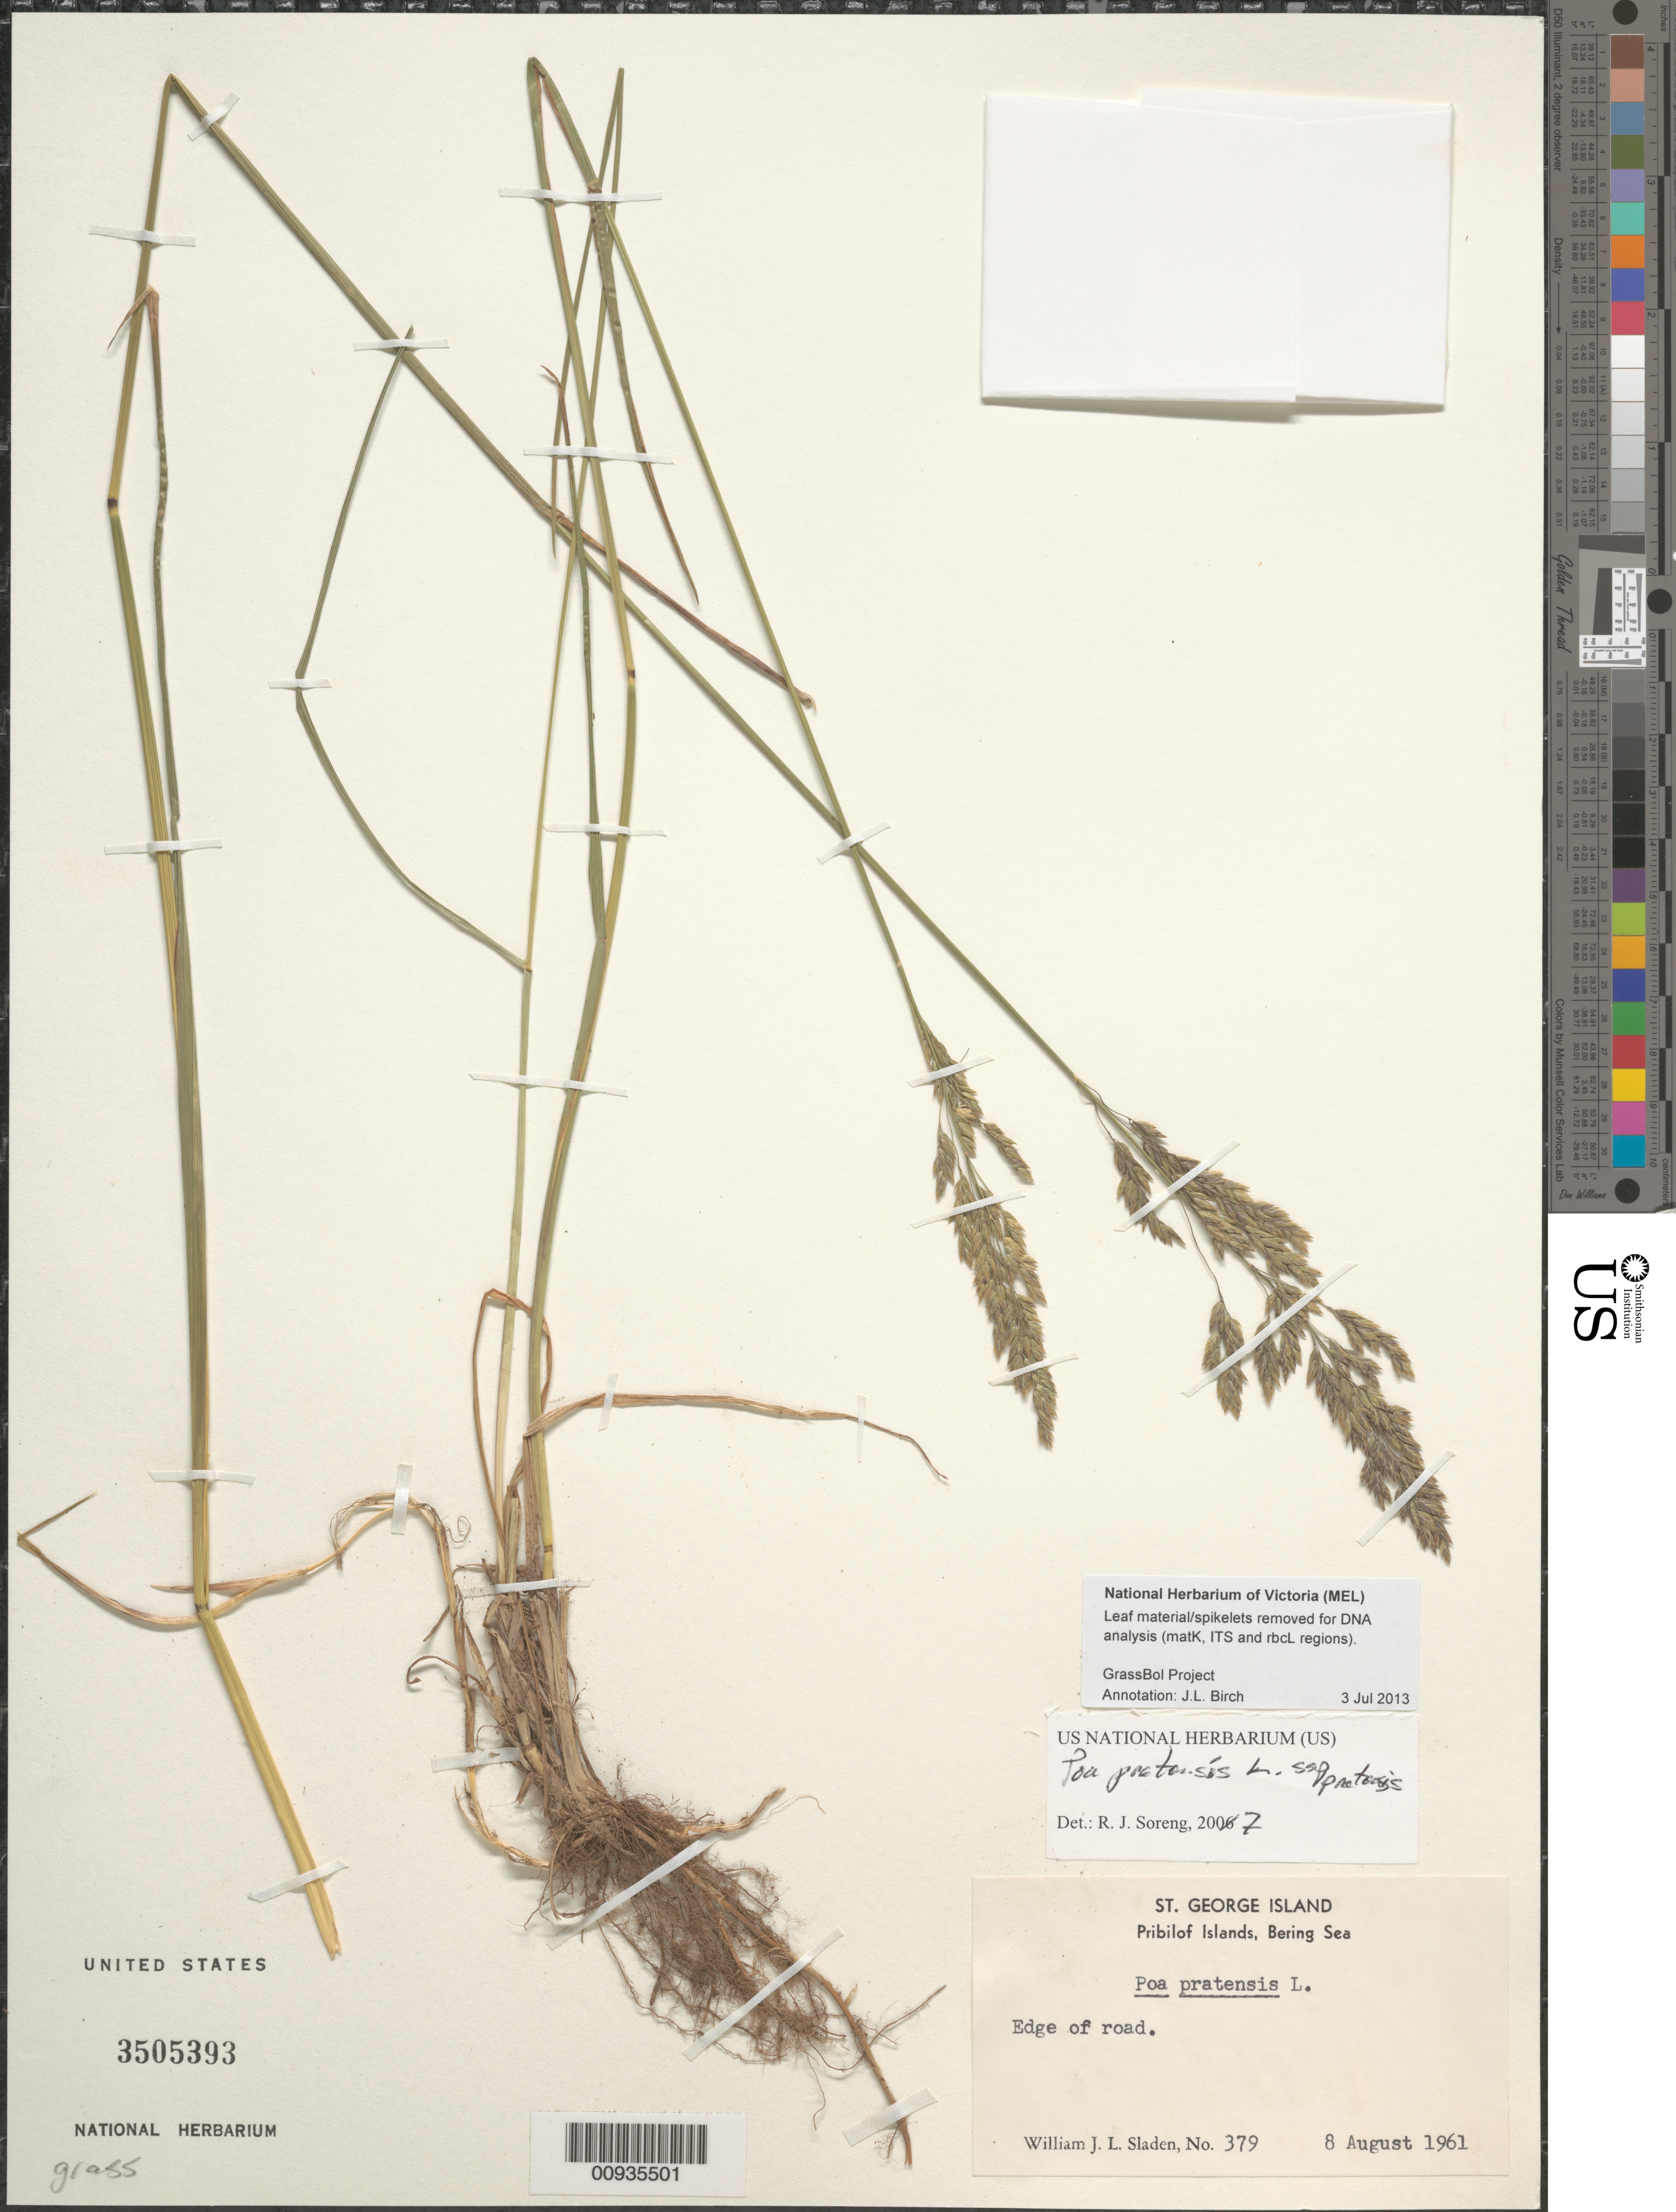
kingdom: Plantae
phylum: Tracheophyta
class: Liliopsida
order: Poales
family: Poaceae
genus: Poa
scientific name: Poa pratensis subsp. pratensis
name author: L.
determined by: Soreng, Robert J., Research Associate (BOT), Smithsonian Institution - National Museum of Natural History (UNITED STATES)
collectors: W. Sladen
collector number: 379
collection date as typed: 08 Aug 1961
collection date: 1961-08-08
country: United States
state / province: Alaska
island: St. George Island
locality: St. George Island., Bering Sea, Pribilof Islands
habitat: Edge of road.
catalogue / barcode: US 3505393